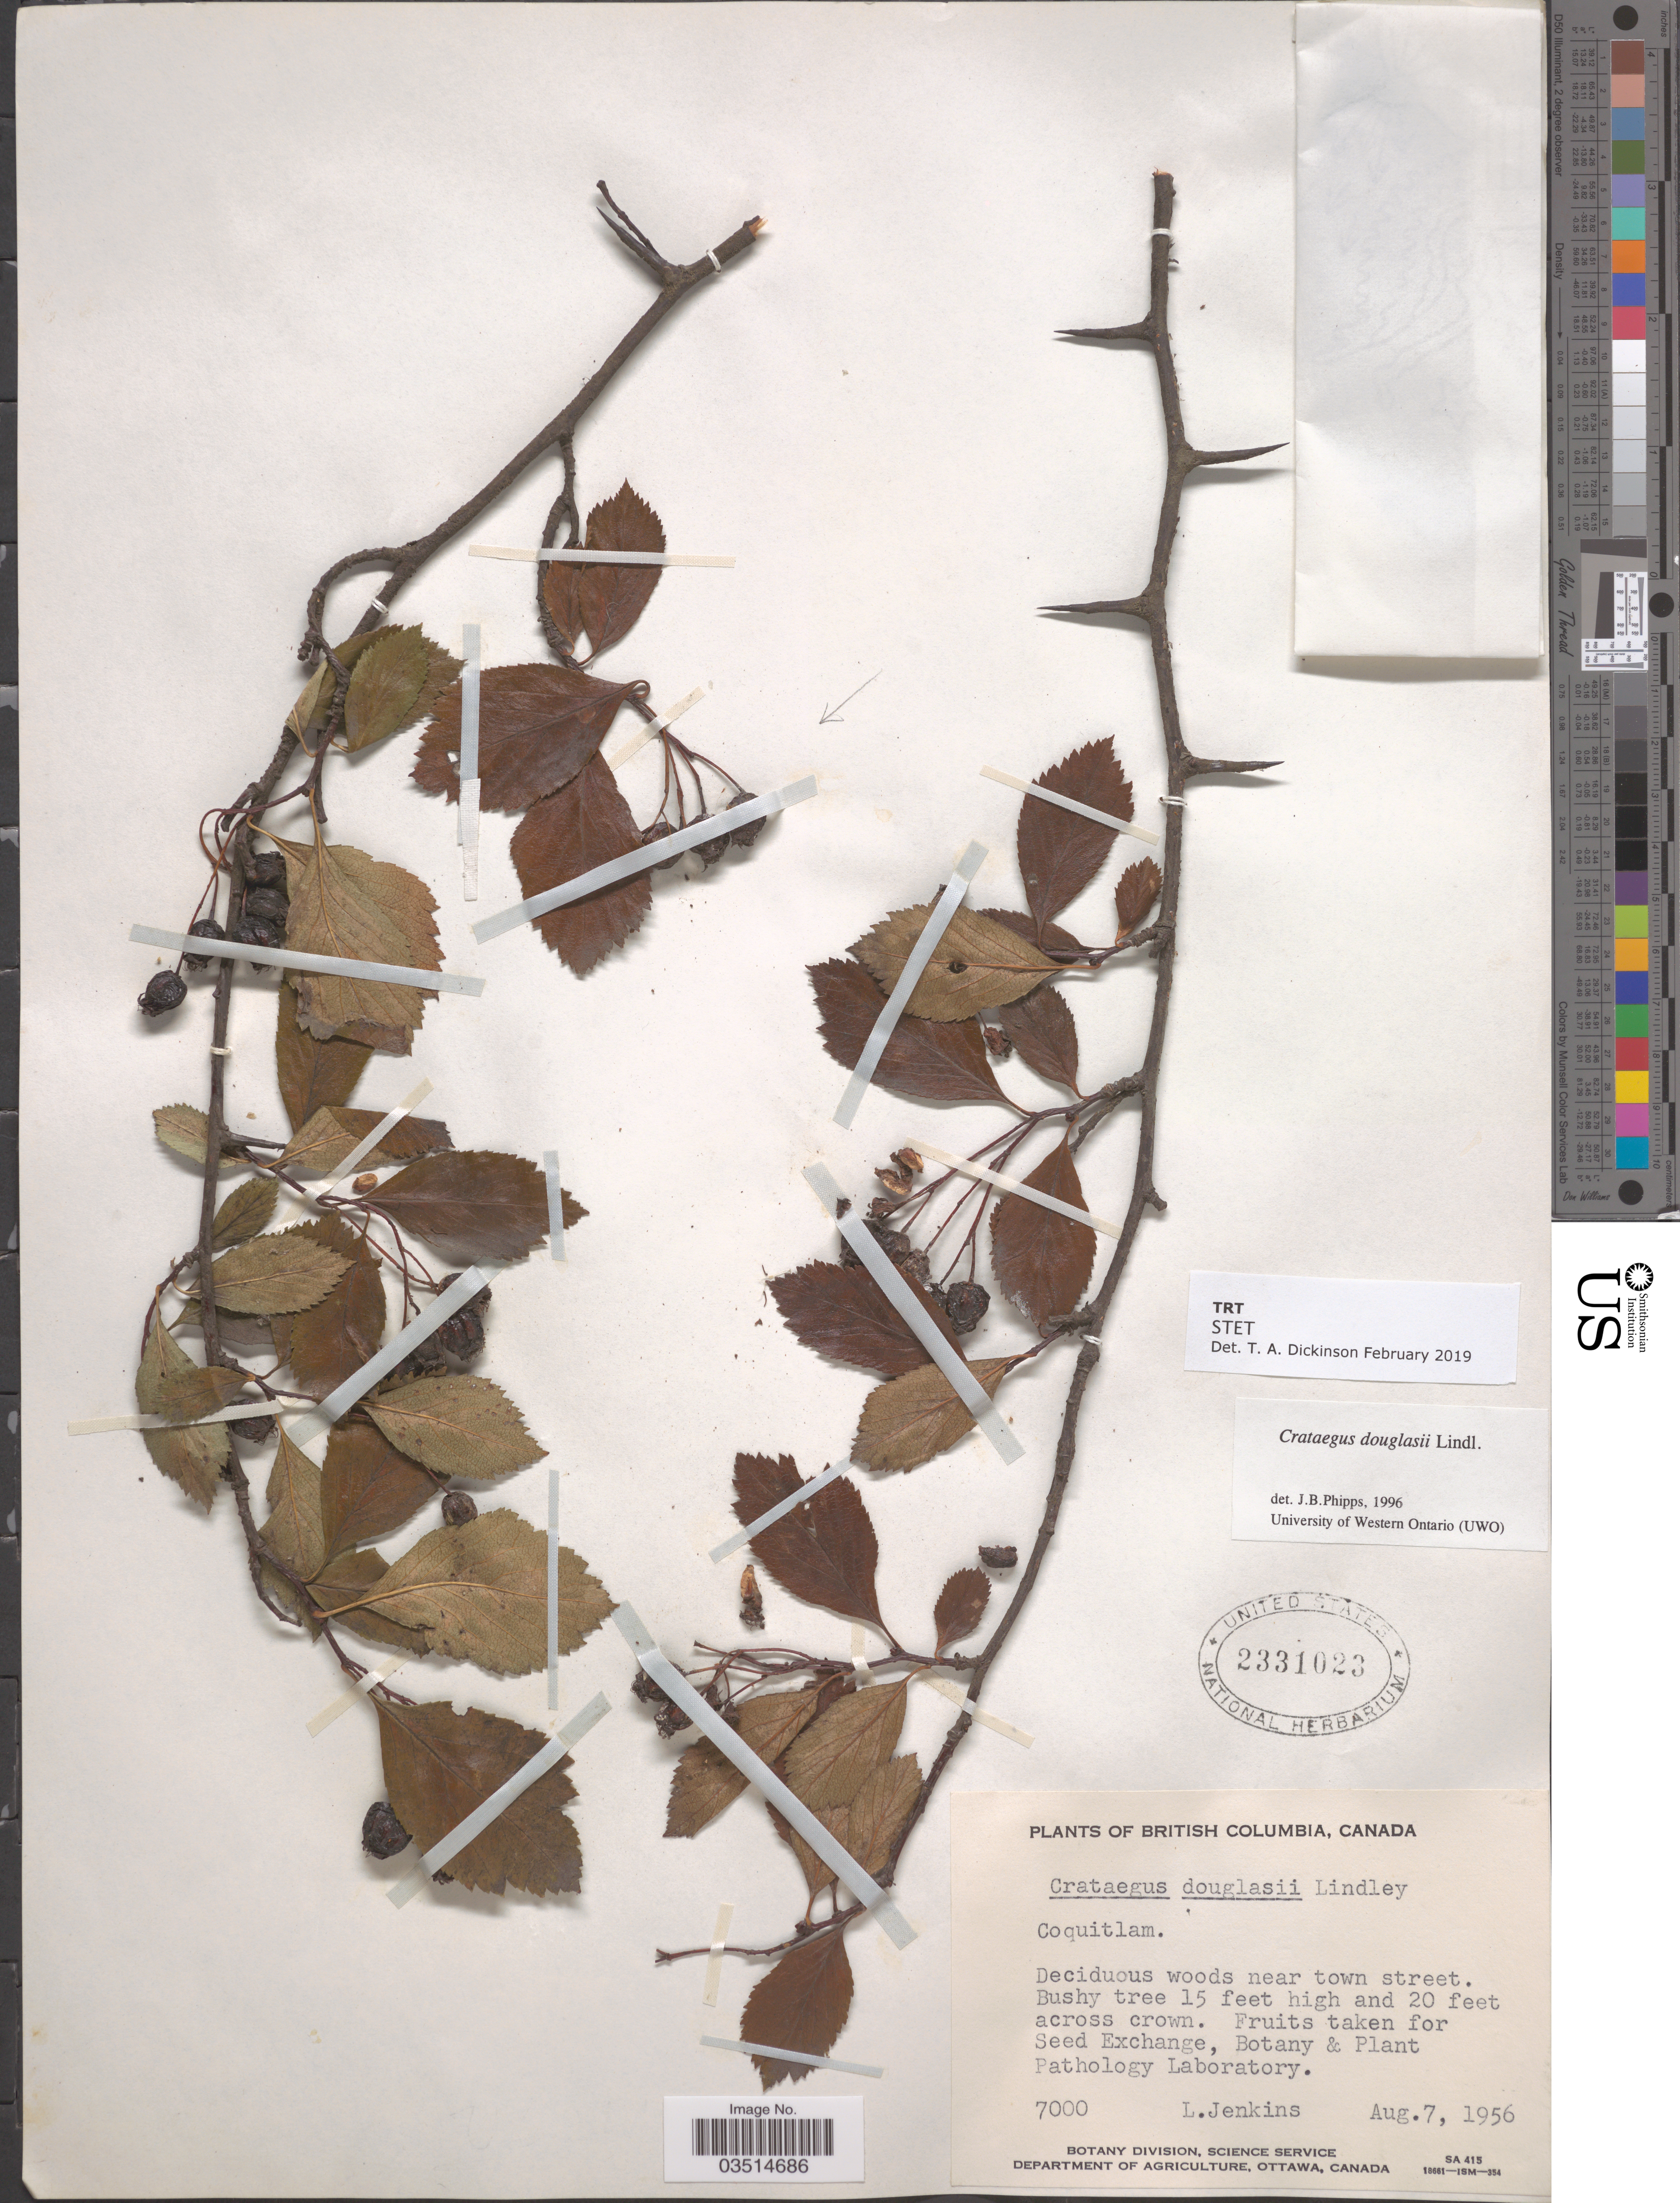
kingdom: Plantae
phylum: Tracheophyta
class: Magnoliopsida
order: Rosales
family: Rosaceae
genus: Crataegus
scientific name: Crataegus douglasii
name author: Lindl.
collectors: L. Jenkins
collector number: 7000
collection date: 1956-08-07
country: Canada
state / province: British Columbia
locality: Coquitlam. Decidous woods near town street.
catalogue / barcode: US 2331023